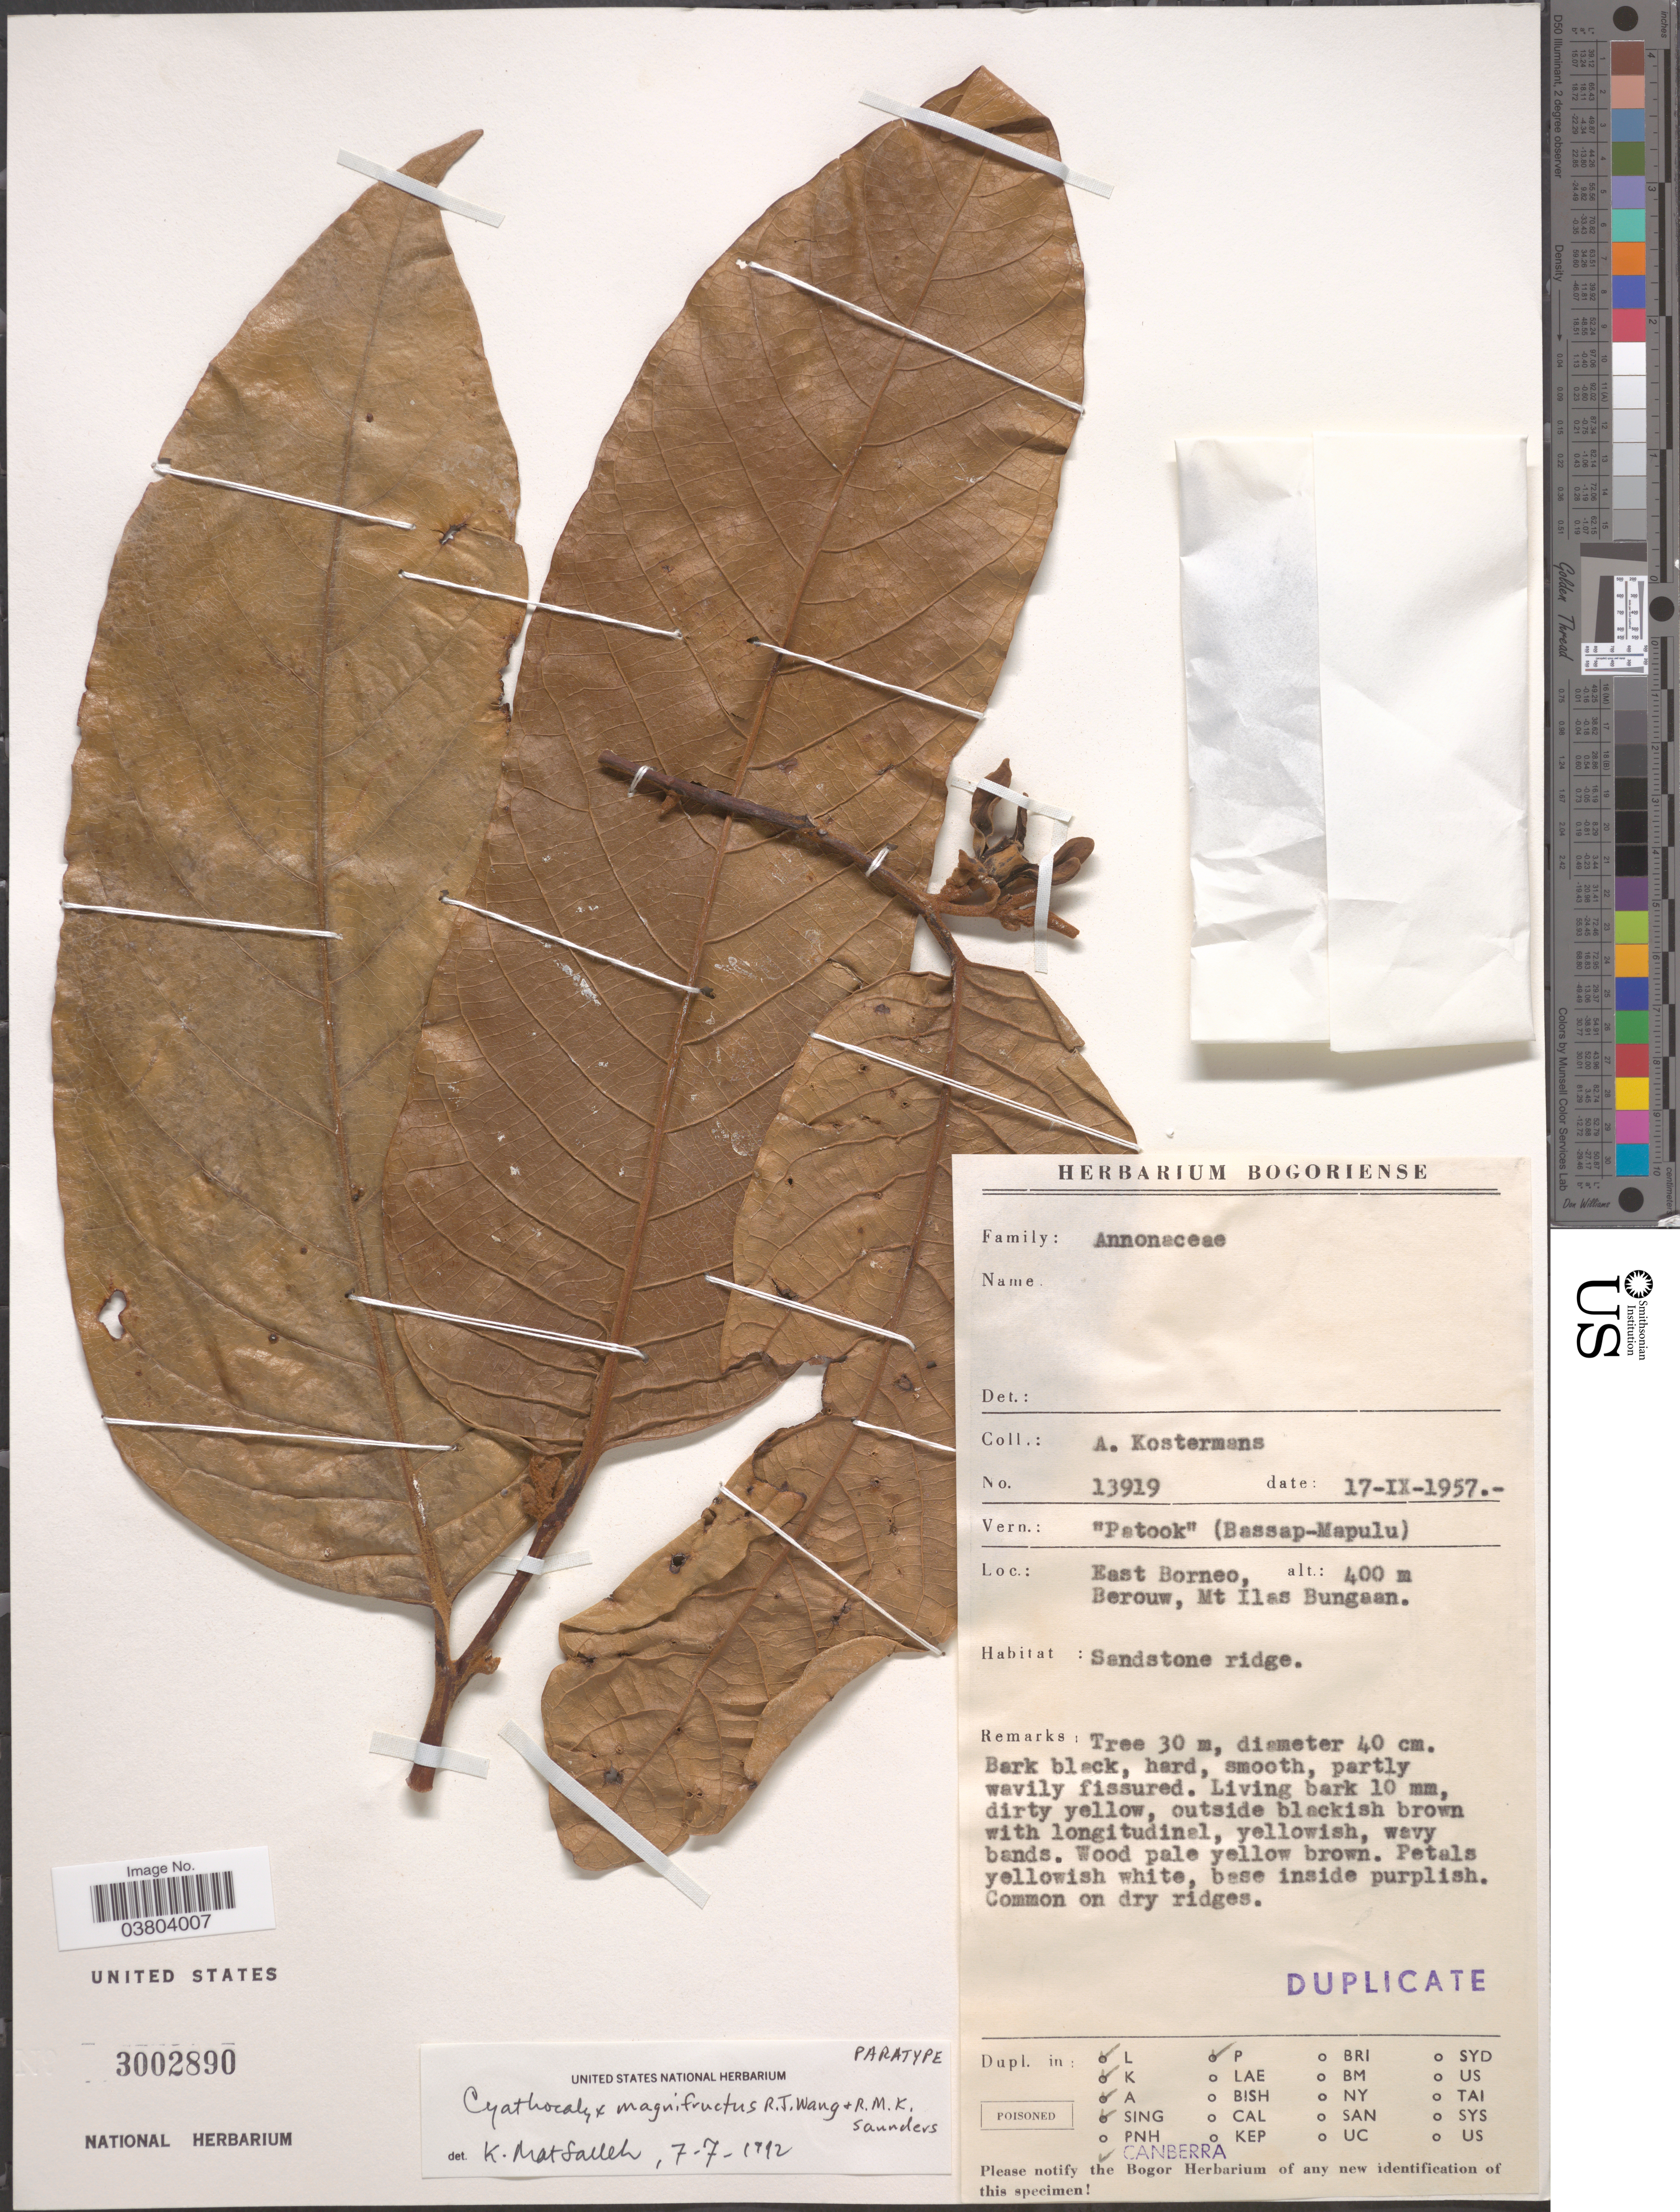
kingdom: Plantae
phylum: Tracheophyta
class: Magnoliopsida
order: Magnoliales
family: Annonaceae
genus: Cyathocalyx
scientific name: Cyathocalyx magnifructus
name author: R.J. Wang & R.M.K. Saunders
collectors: A. J. G. Kostermans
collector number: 13919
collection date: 1957-09-17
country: Indonesia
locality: East Borneo, Berouw, Mt Ilas Bungaan. Sandstone ridge.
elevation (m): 400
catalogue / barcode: US 3002890